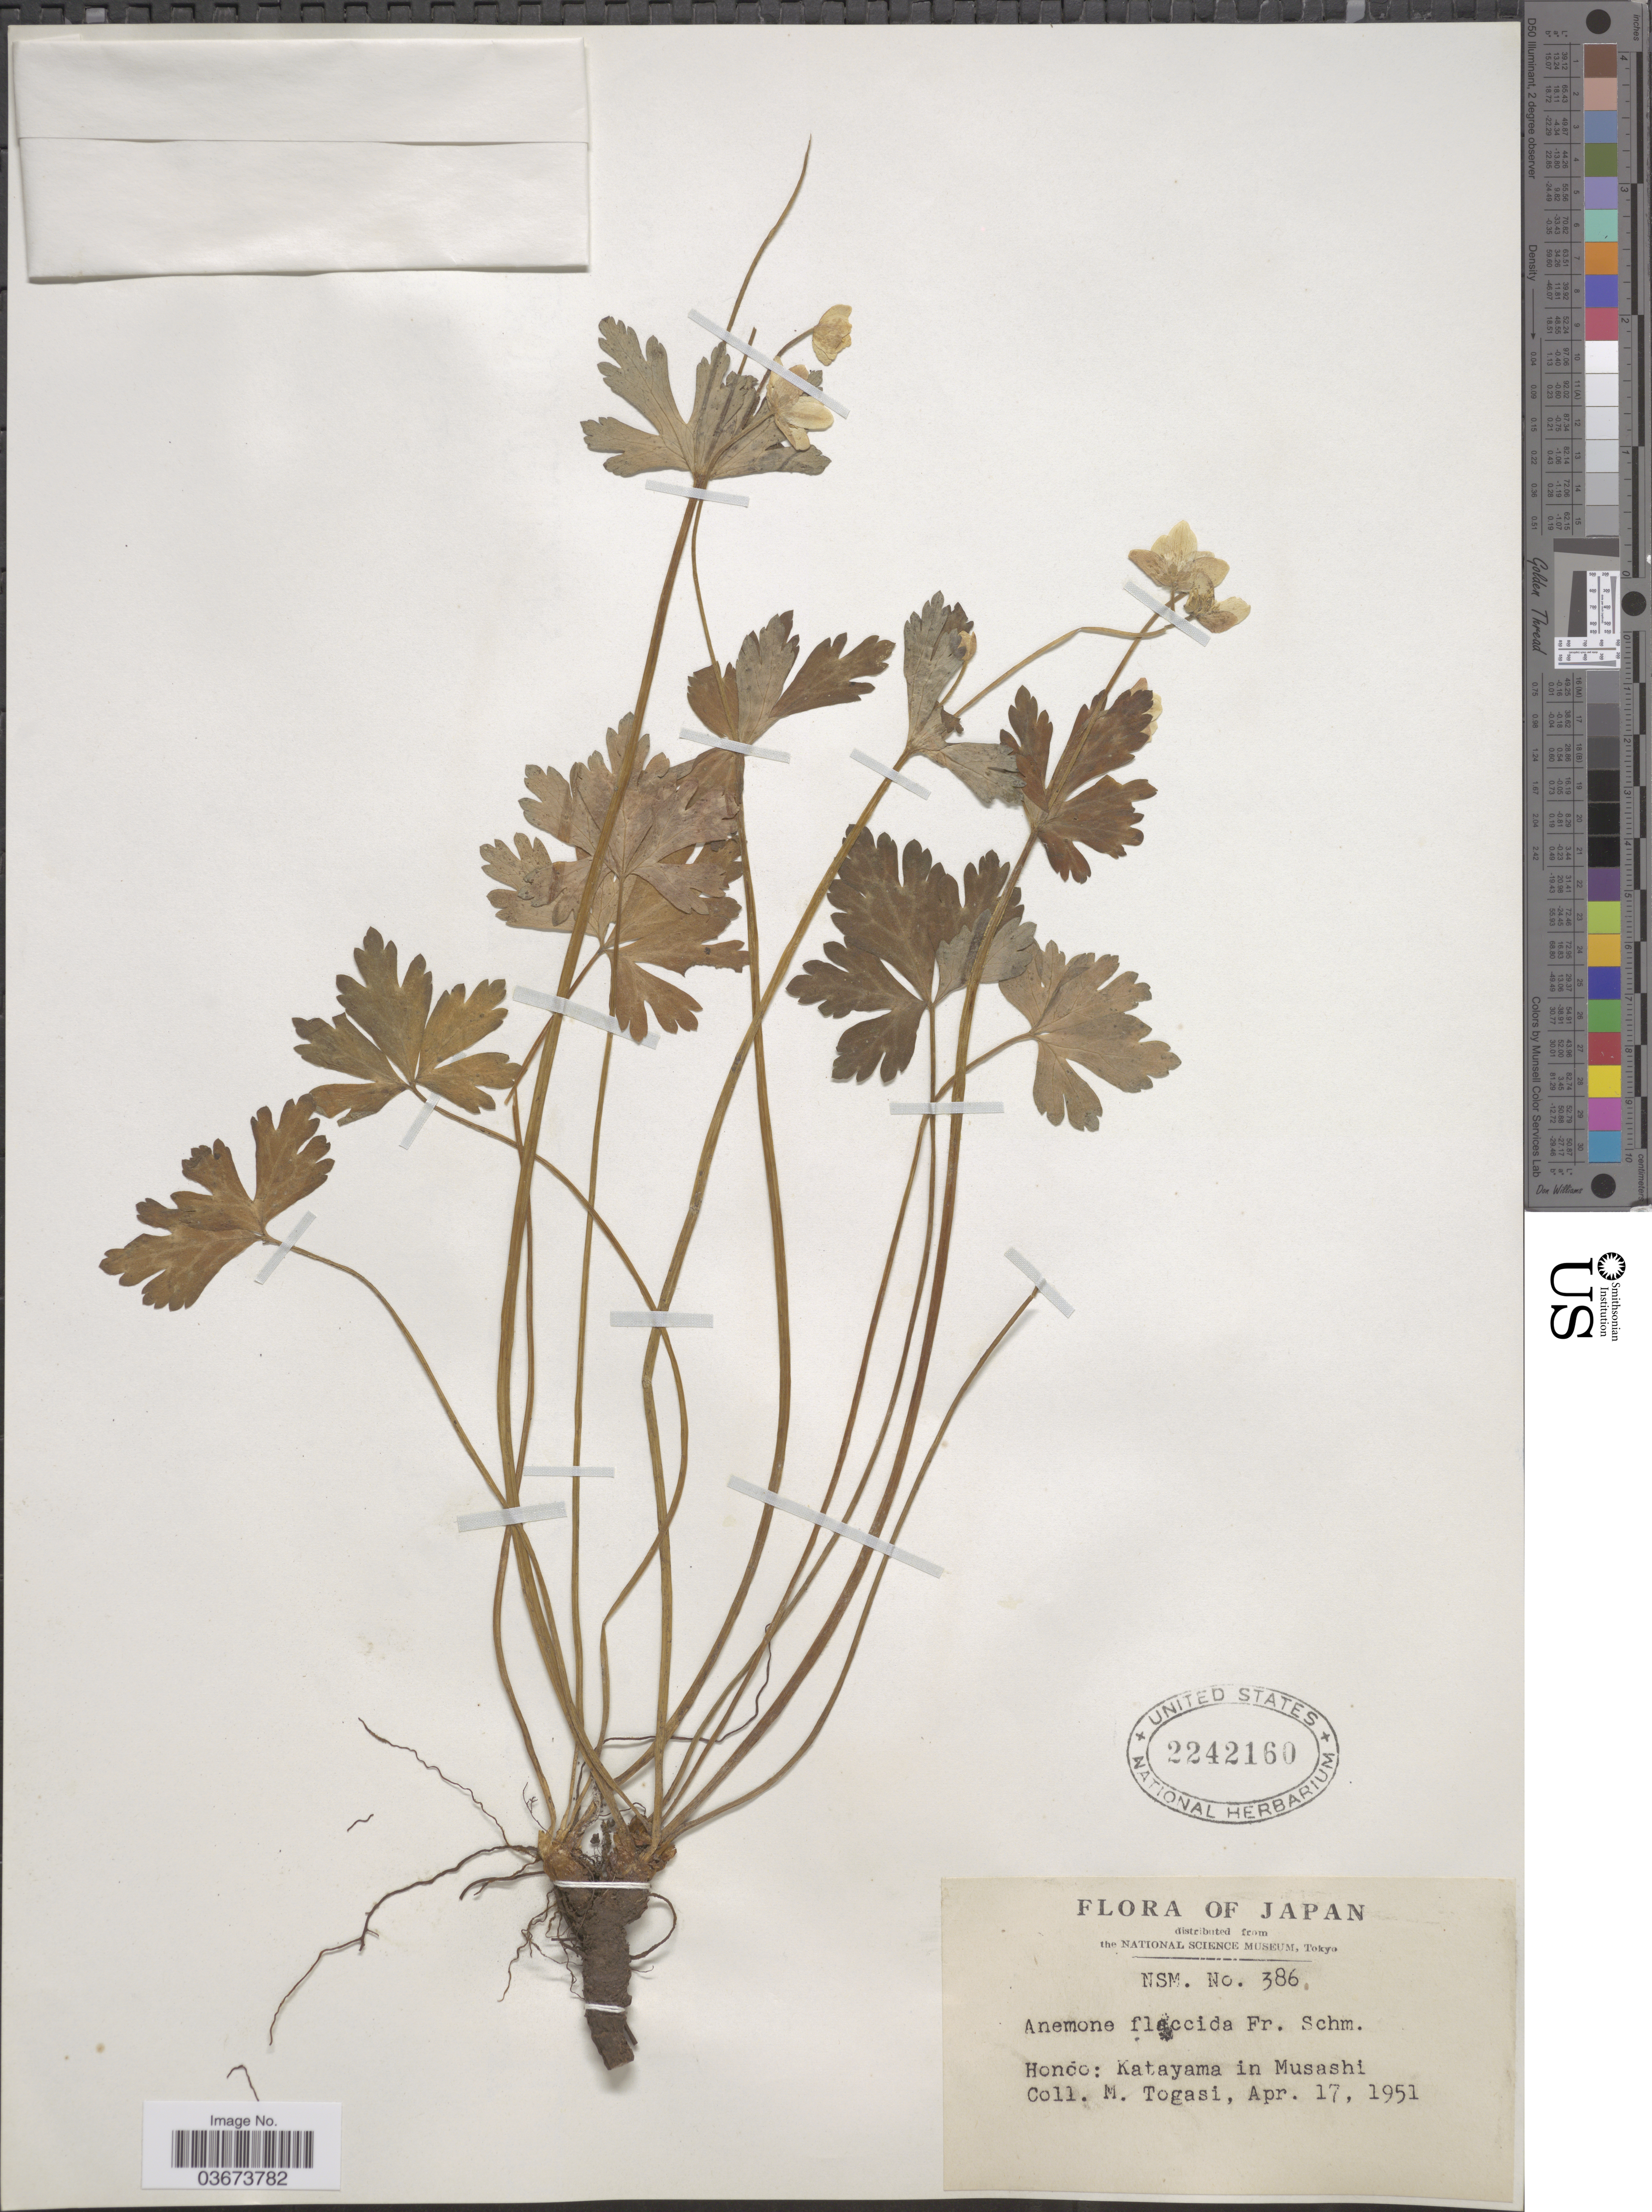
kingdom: Plantae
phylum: Tracheophyta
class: Magnoliopsida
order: Ranunculales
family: Ranunculaceae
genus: Anemone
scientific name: Anemone flaccida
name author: F. Schmidt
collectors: M. Togasi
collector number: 386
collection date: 1951-04-17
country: Japan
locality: Hondo: Katayama in Musashi.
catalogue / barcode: US 2242160